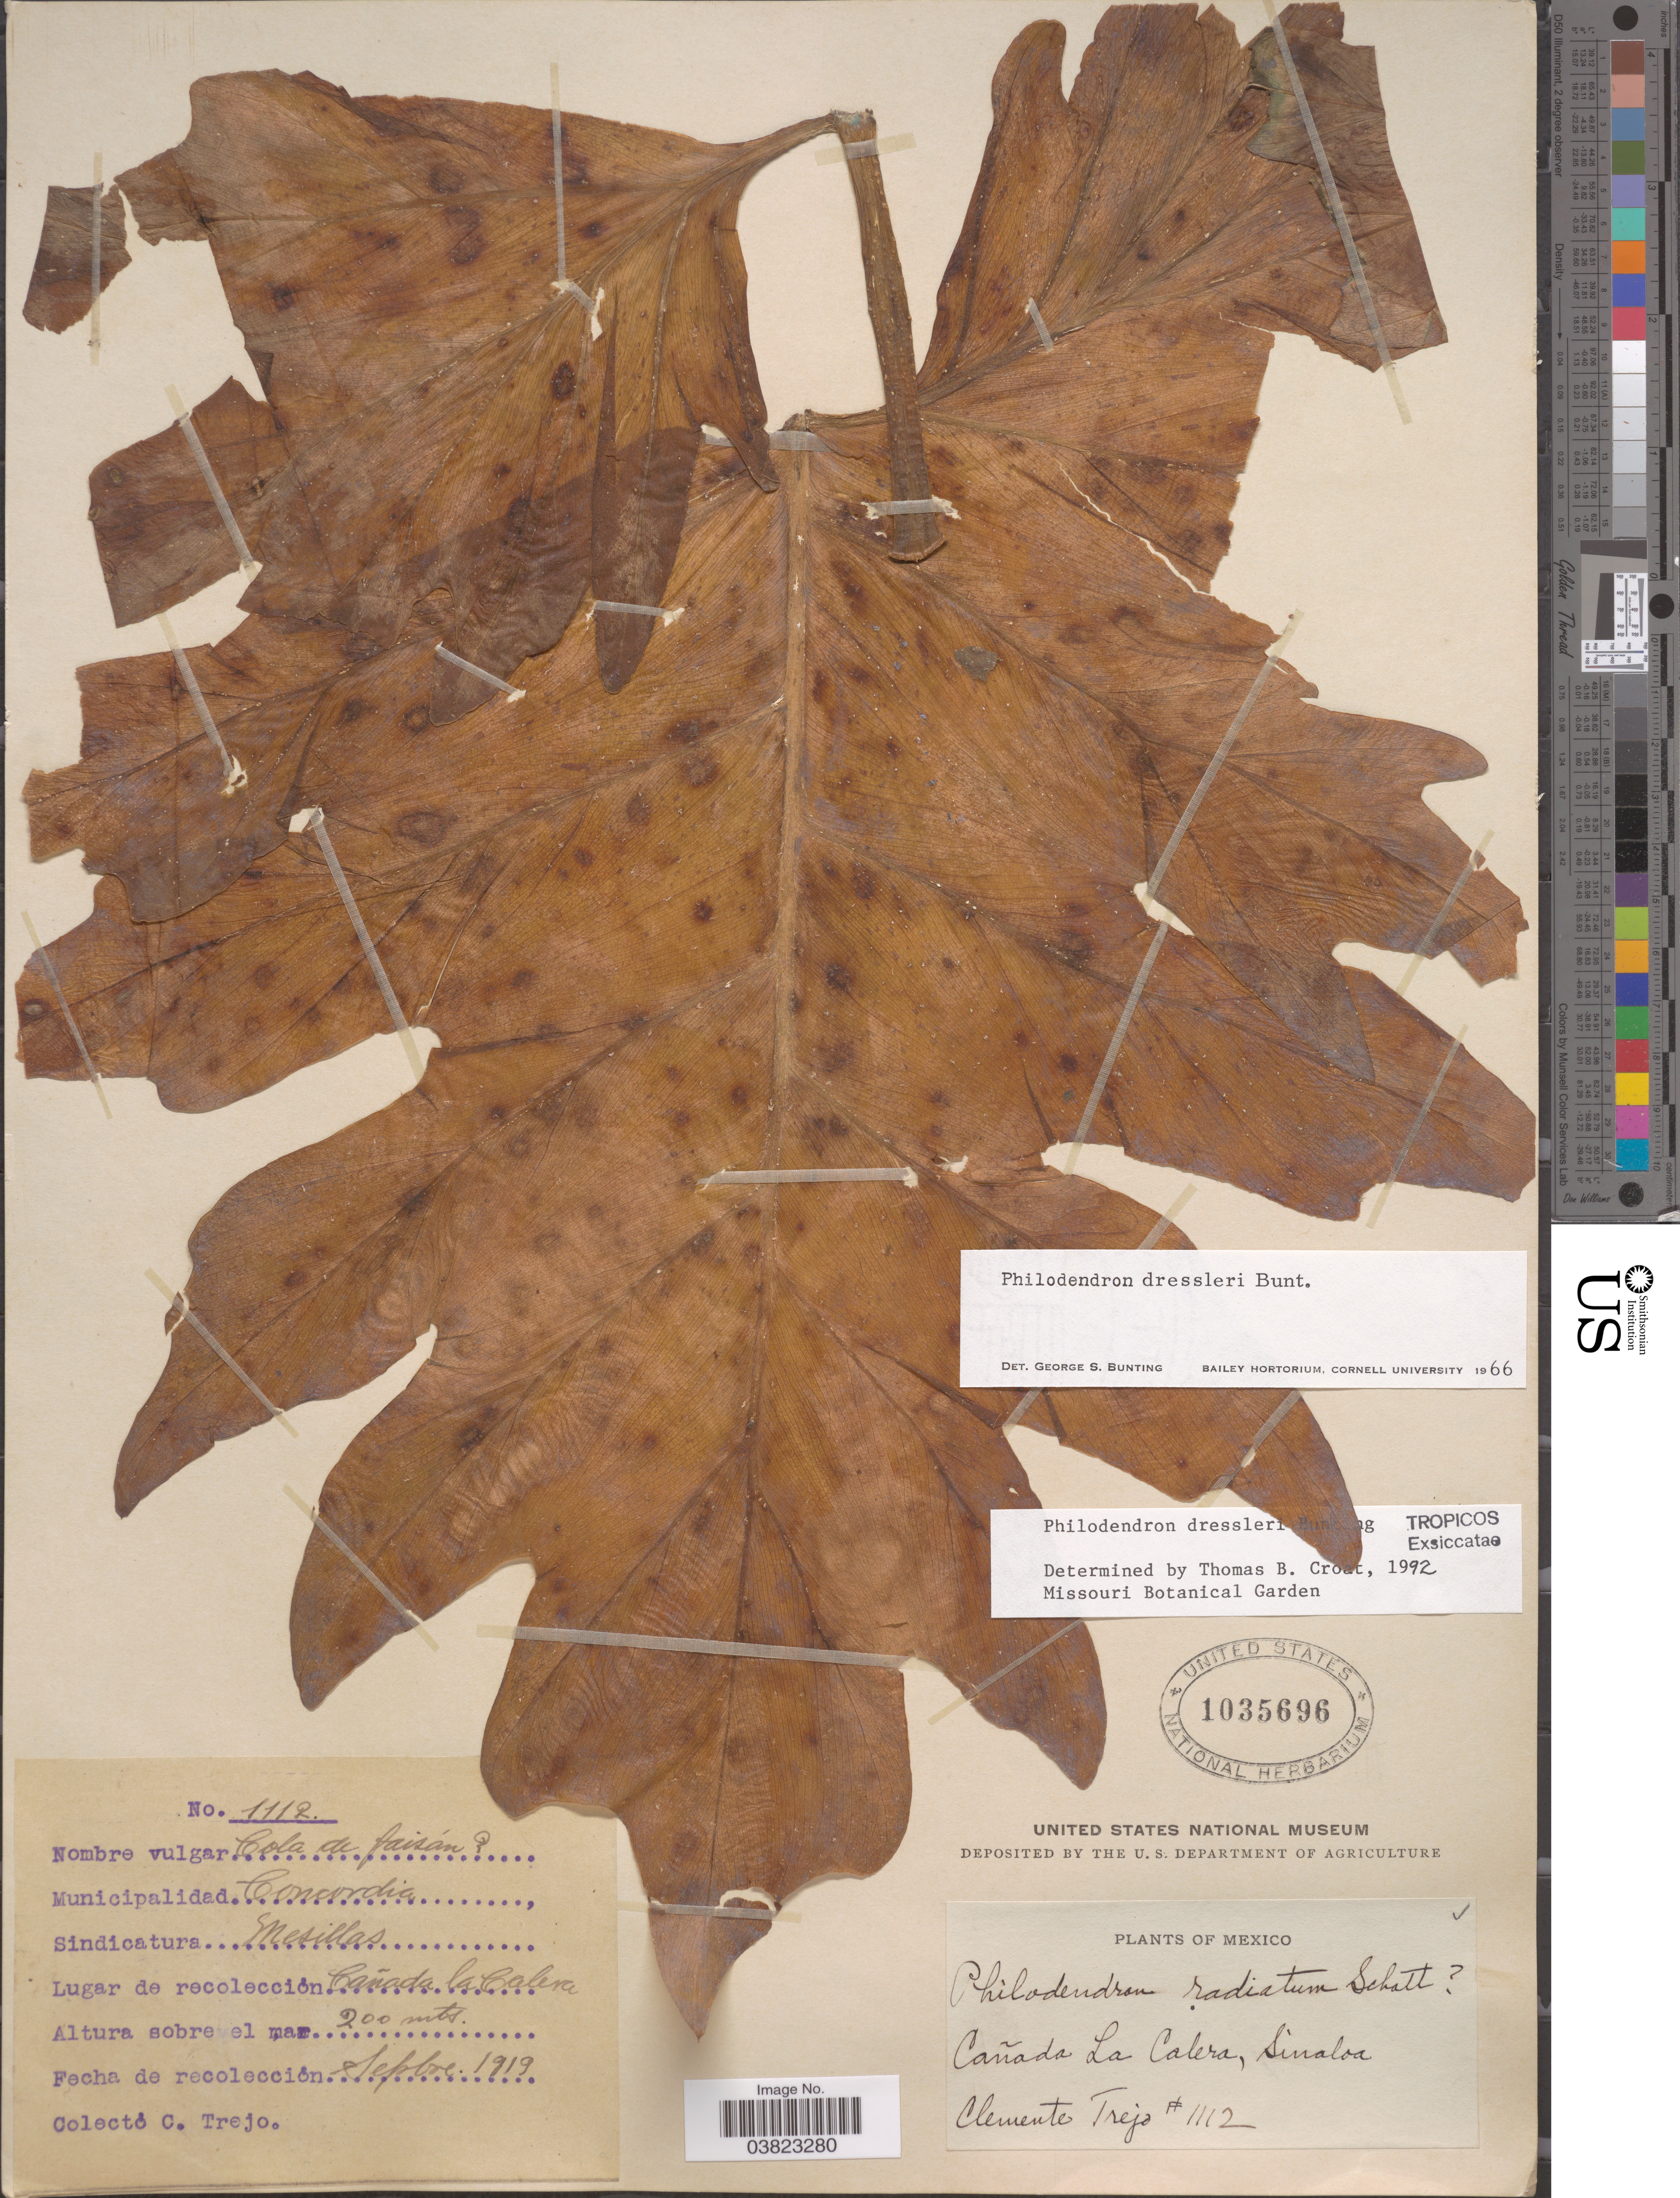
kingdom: Plantae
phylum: Tracheophyta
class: Liliopsida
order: Alismatales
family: Araceae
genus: Philodendron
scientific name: Philodendron dressleri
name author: G.S. Bunting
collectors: C. Trejo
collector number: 1112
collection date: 1919-09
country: Mexico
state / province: Sinaloa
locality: Cañada La Calera. Municipalidad Concordia. Sindicatura [unsure placement] Mesillas.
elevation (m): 200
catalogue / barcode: US 1035696